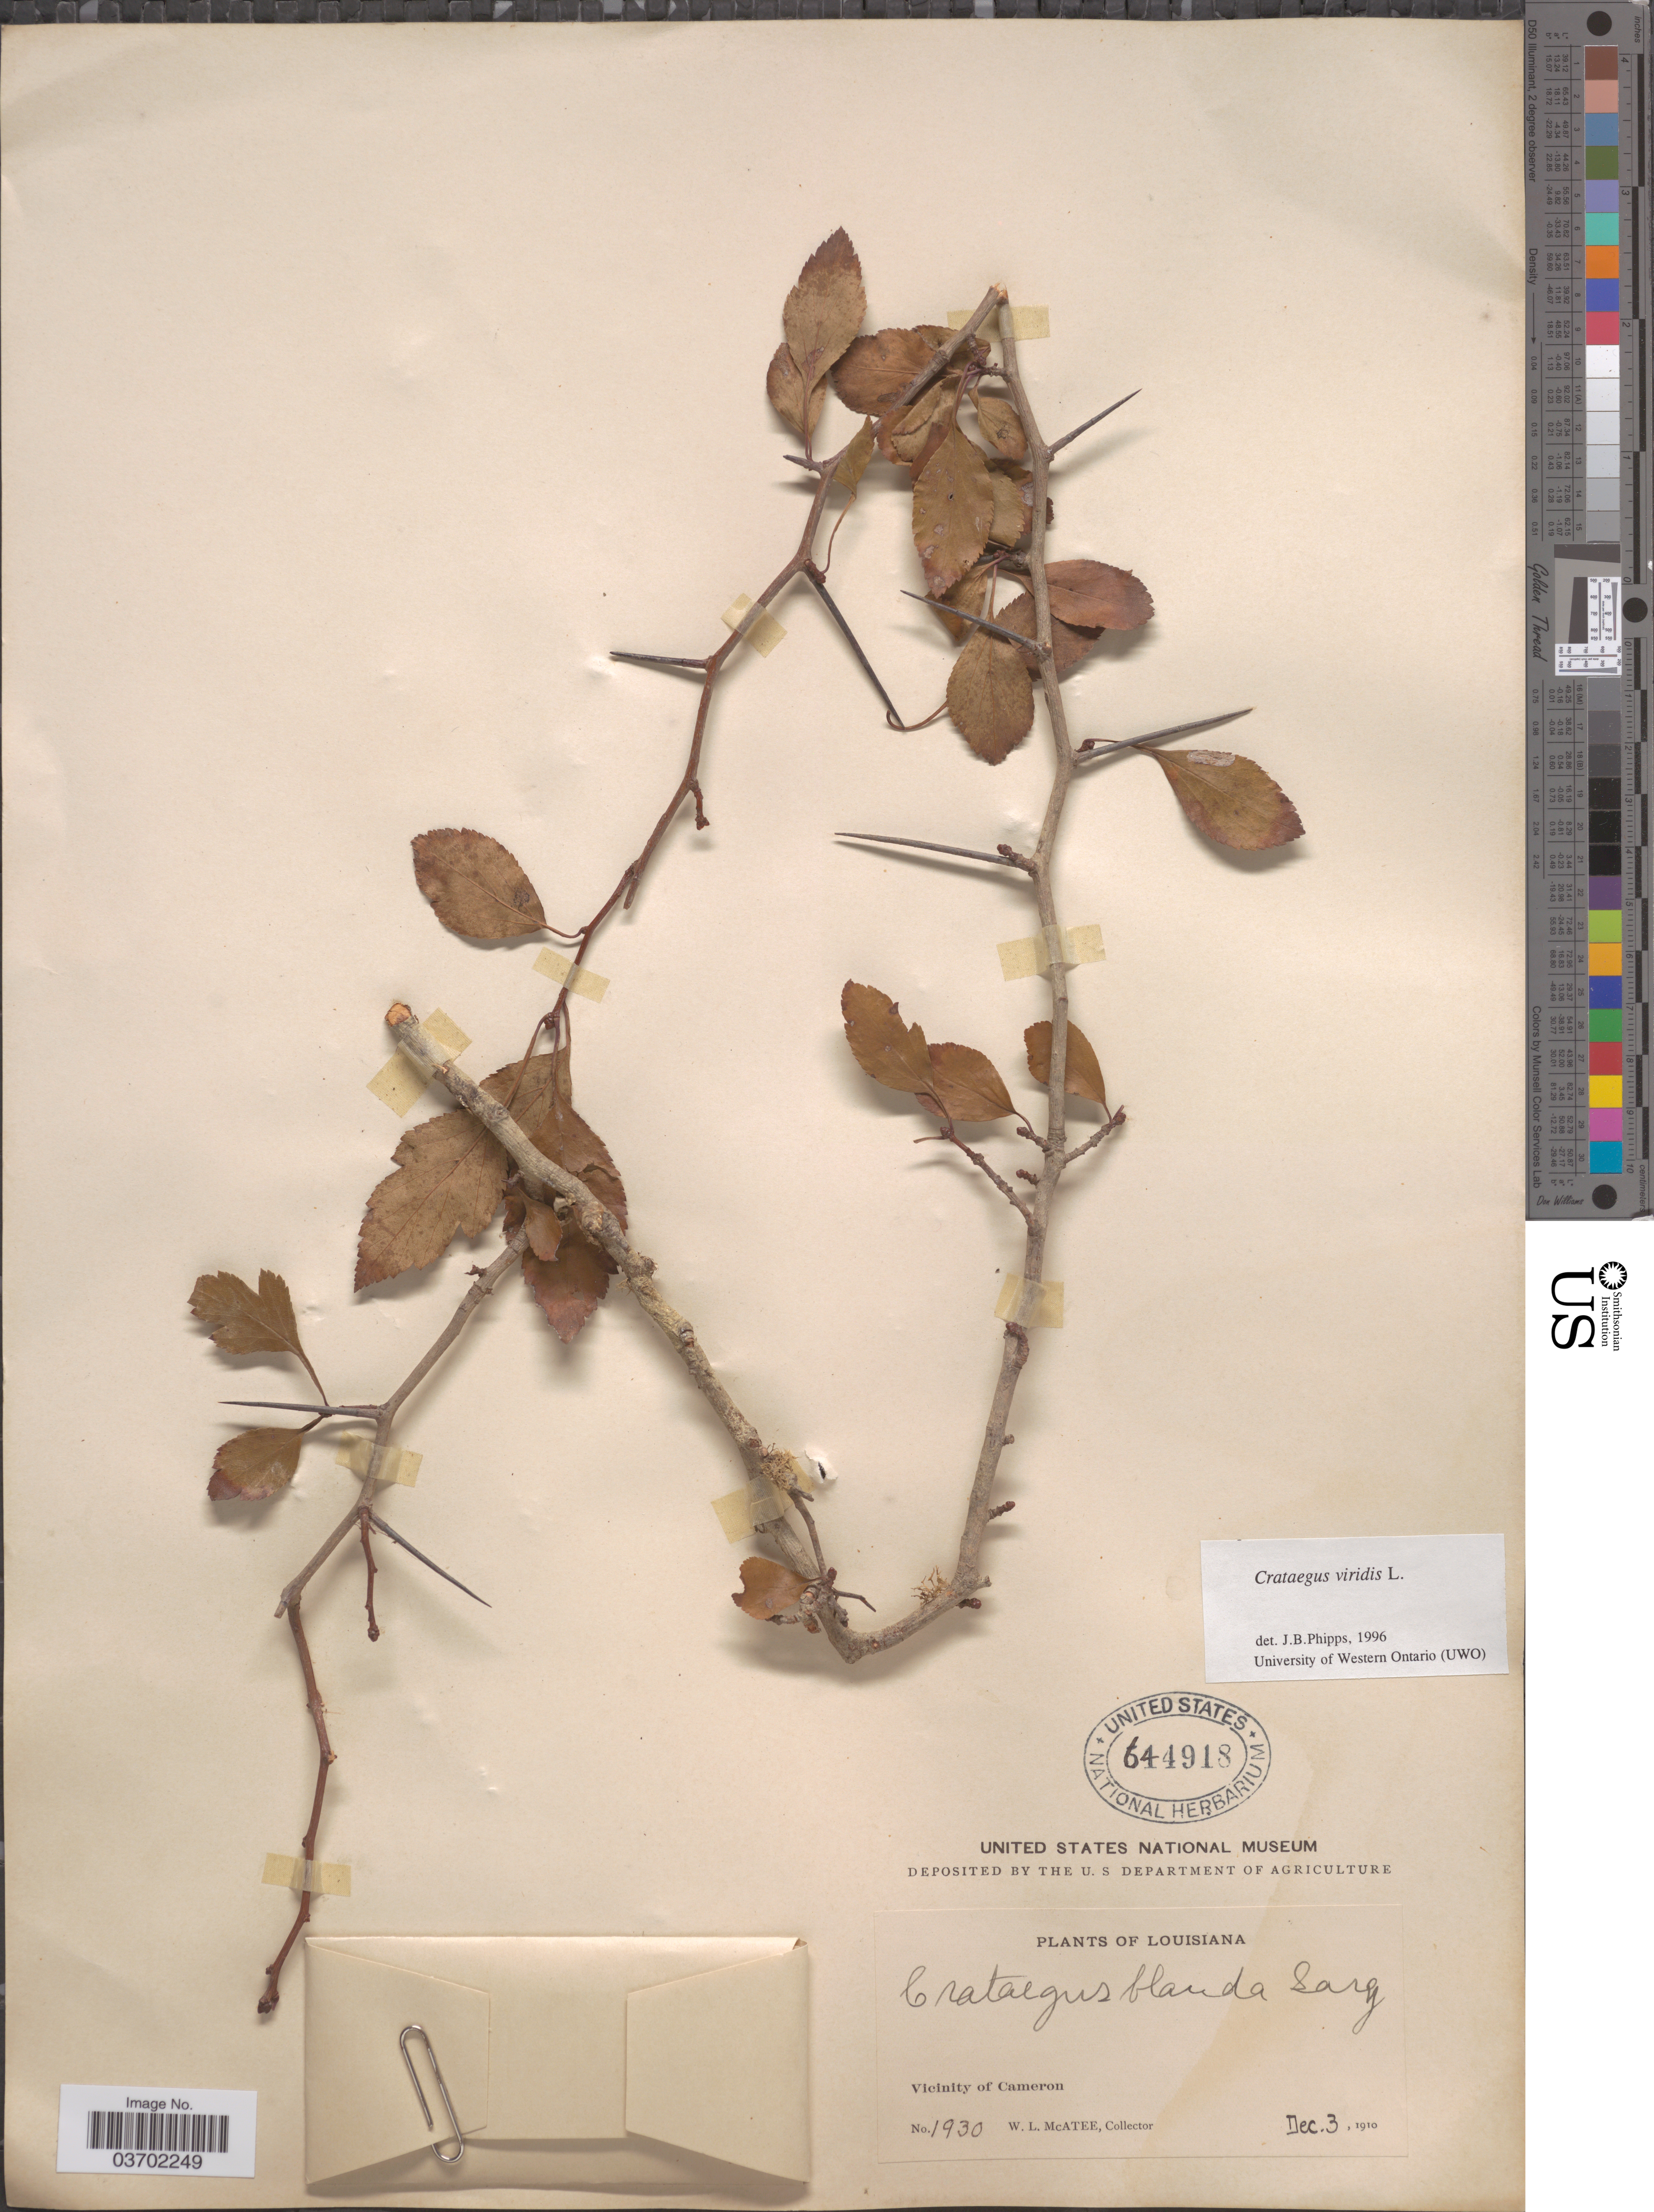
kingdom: Plantae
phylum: Tracheophyta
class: Magnoliopsida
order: Rosales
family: Rosaceae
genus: Crataegus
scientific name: Crataegus viridis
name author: L.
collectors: W. McAtee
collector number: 1930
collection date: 1910-12-03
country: United States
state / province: Louisiana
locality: Vicinity of Cameron.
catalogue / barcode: US 644918